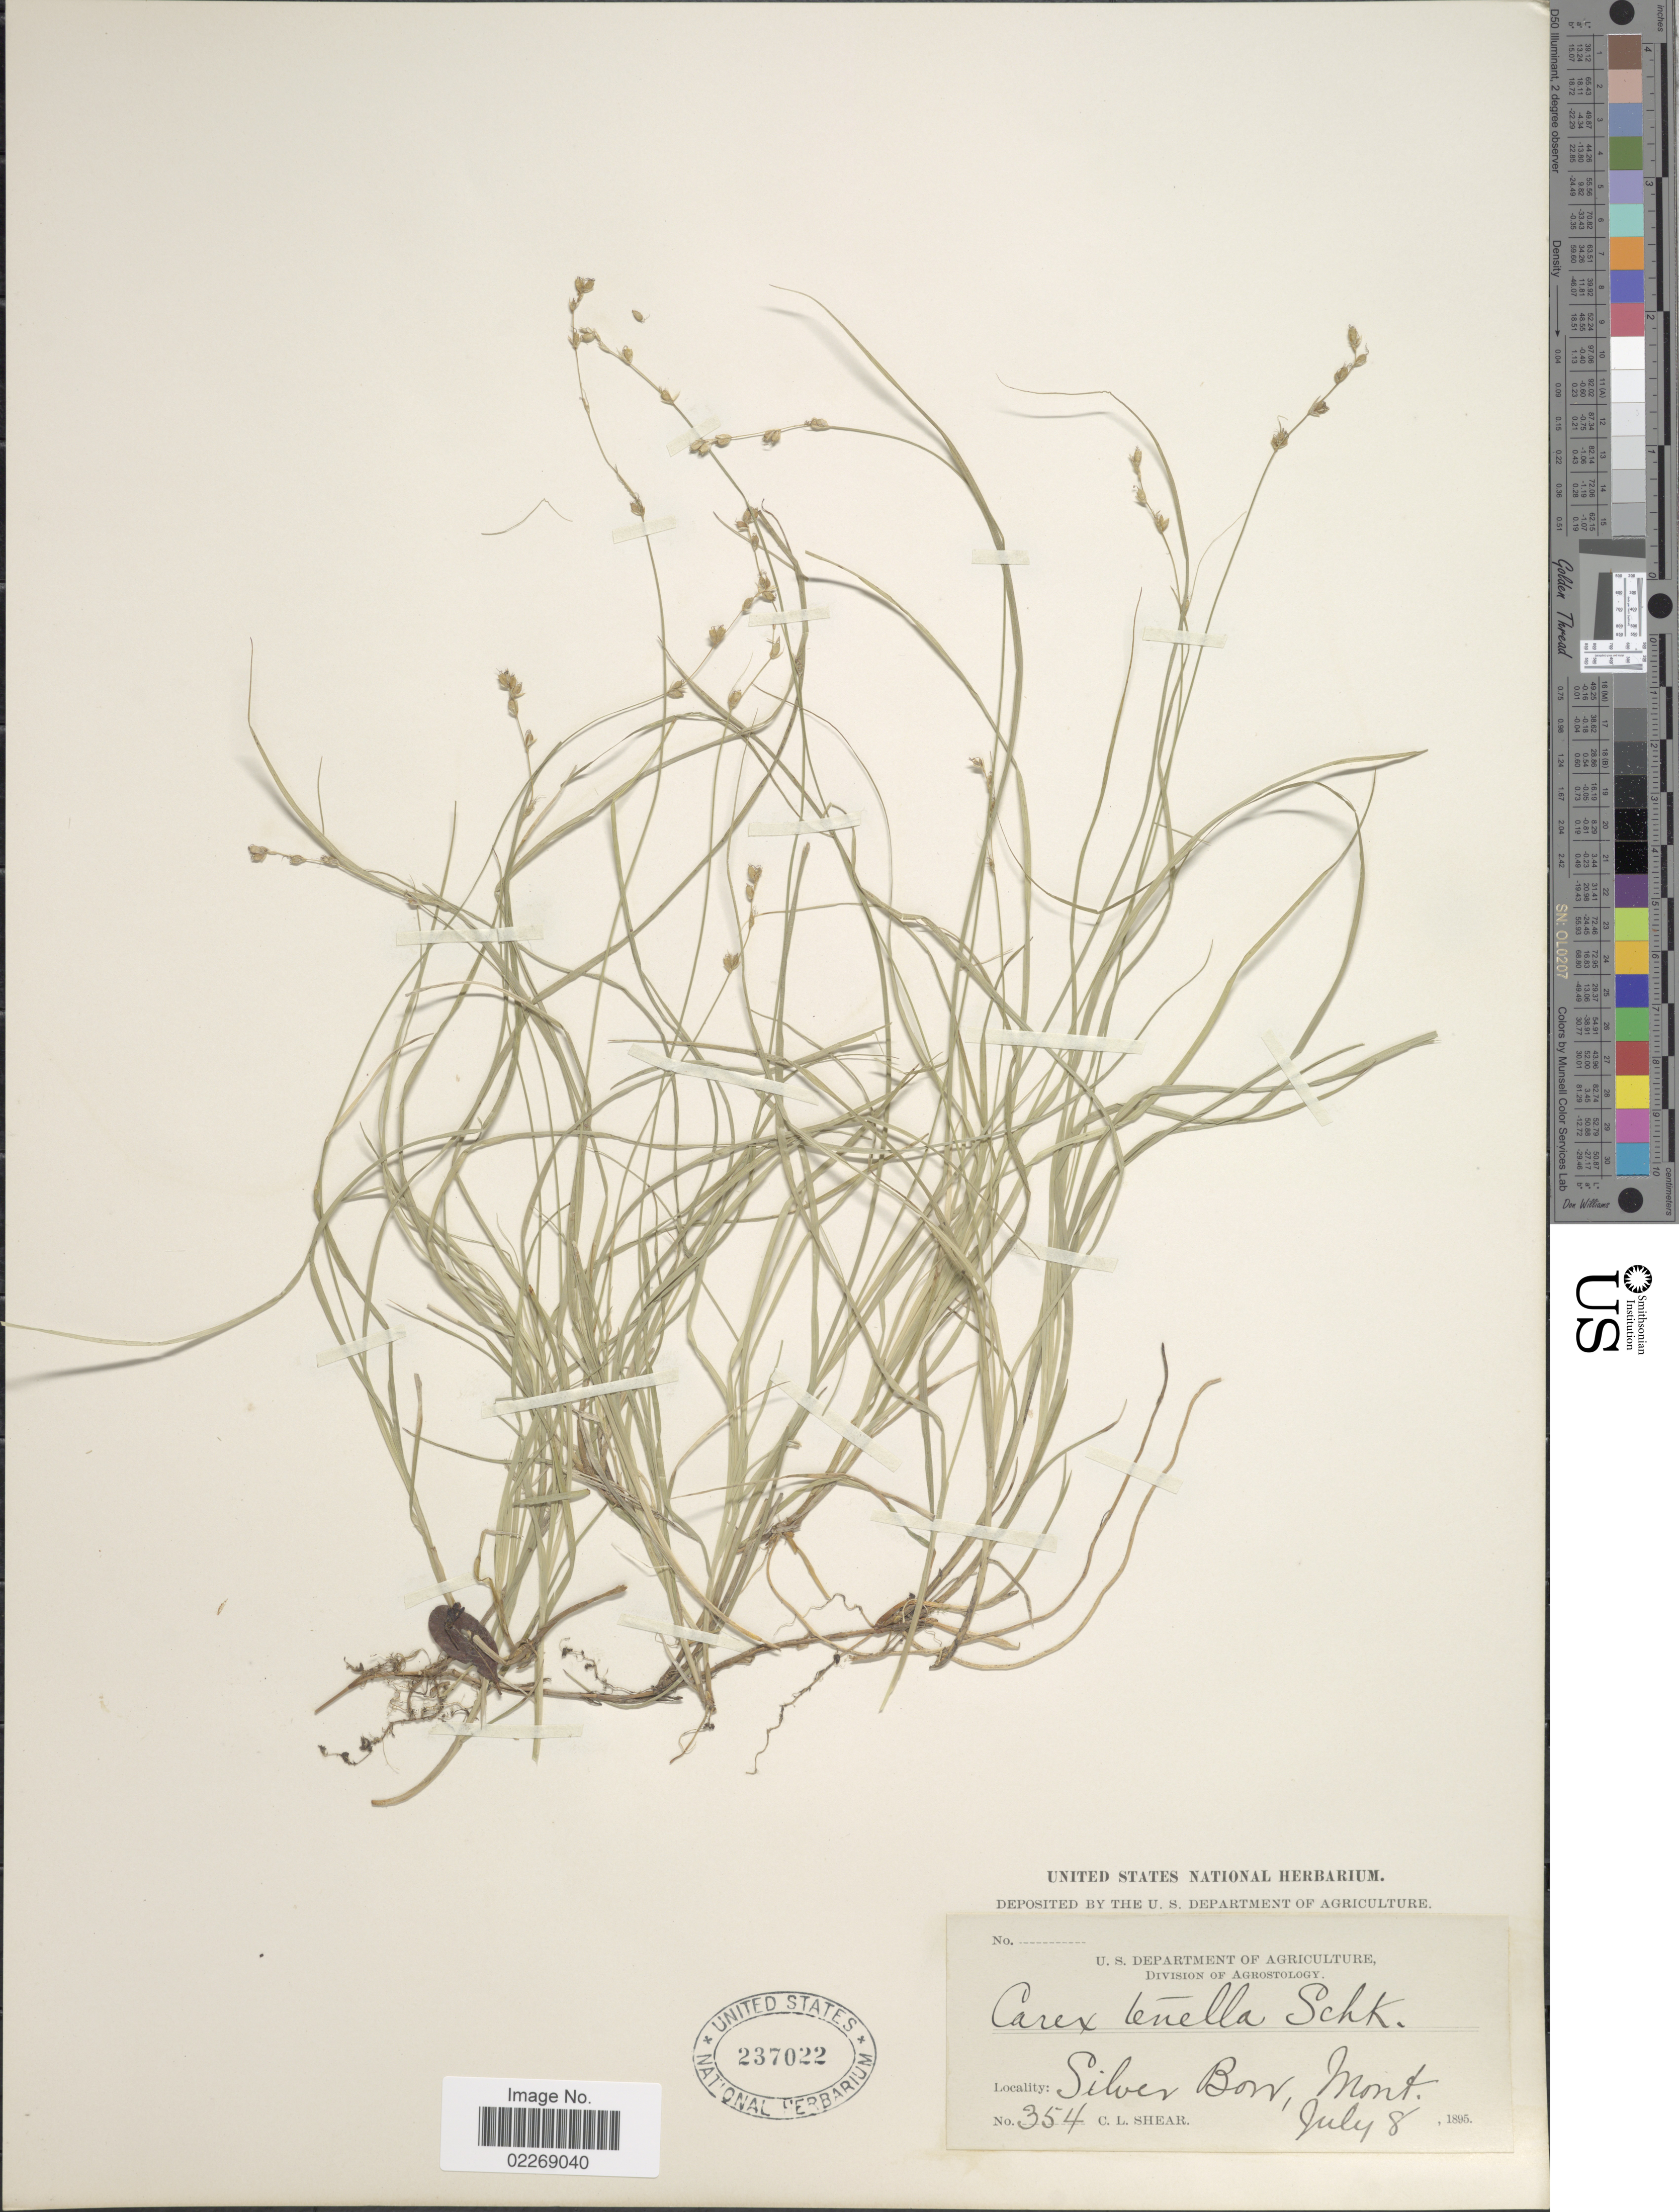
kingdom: Plantae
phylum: Tracheophyta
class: Liliopsida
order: Poales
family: Cyperaceae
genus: Carex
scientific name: Carex disperma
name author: Dewey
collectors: C. L. Shear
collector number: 354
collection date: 1895-07-08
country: United States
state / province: Montana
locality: Silver Bow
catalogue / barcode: US 237022